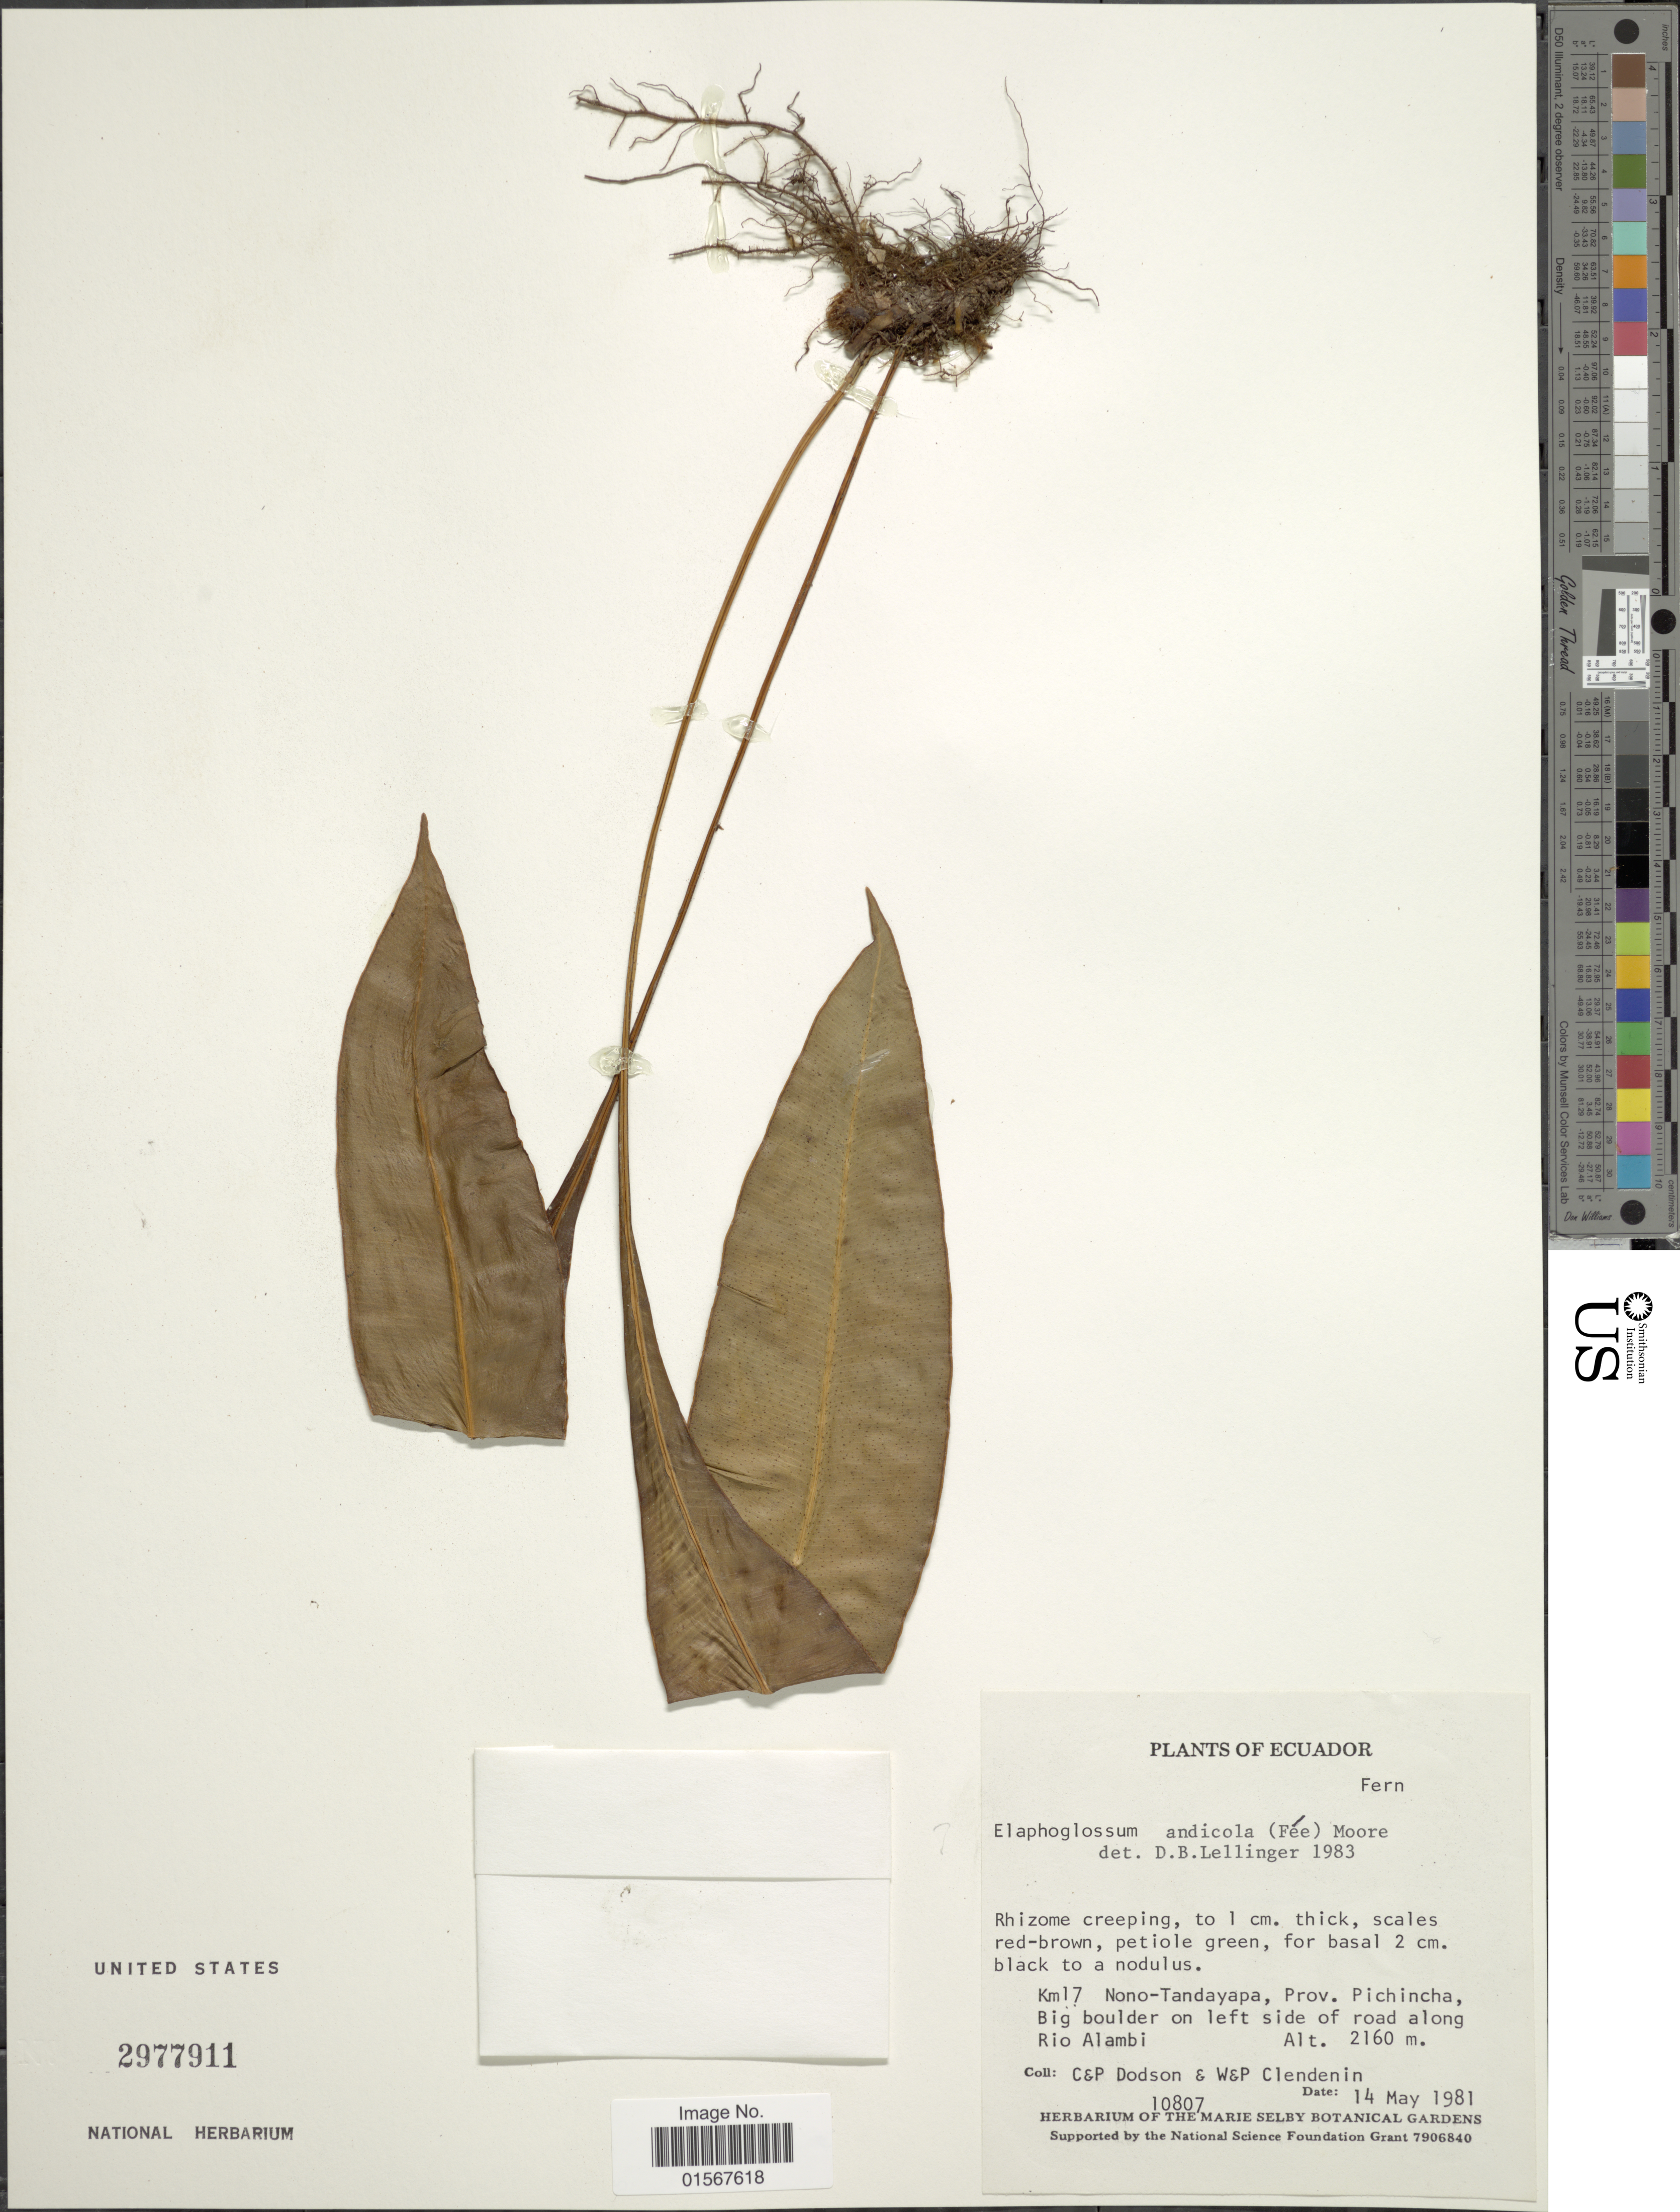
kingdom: Plantae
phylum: Tracheophyta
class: Polypodiopsida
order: Polypodiales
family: Dryopteridaceae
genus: Elaphoglossum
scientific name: Elaphoglossum sporadolepis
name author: (Kunze ex Kuhn) T. Moore ex C. Chr.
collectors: C. Dodson, P. M. Dodson, W. Clendenin & P. Clendenin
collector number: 10807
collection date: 1981-05-14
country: Ecuador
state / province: Pichincha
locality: Km 17 Nono-Tandayapa, Prov. Pichincha, big boulder on left side of road along Rio Alambi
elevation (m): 2160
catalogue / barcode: US 2977911